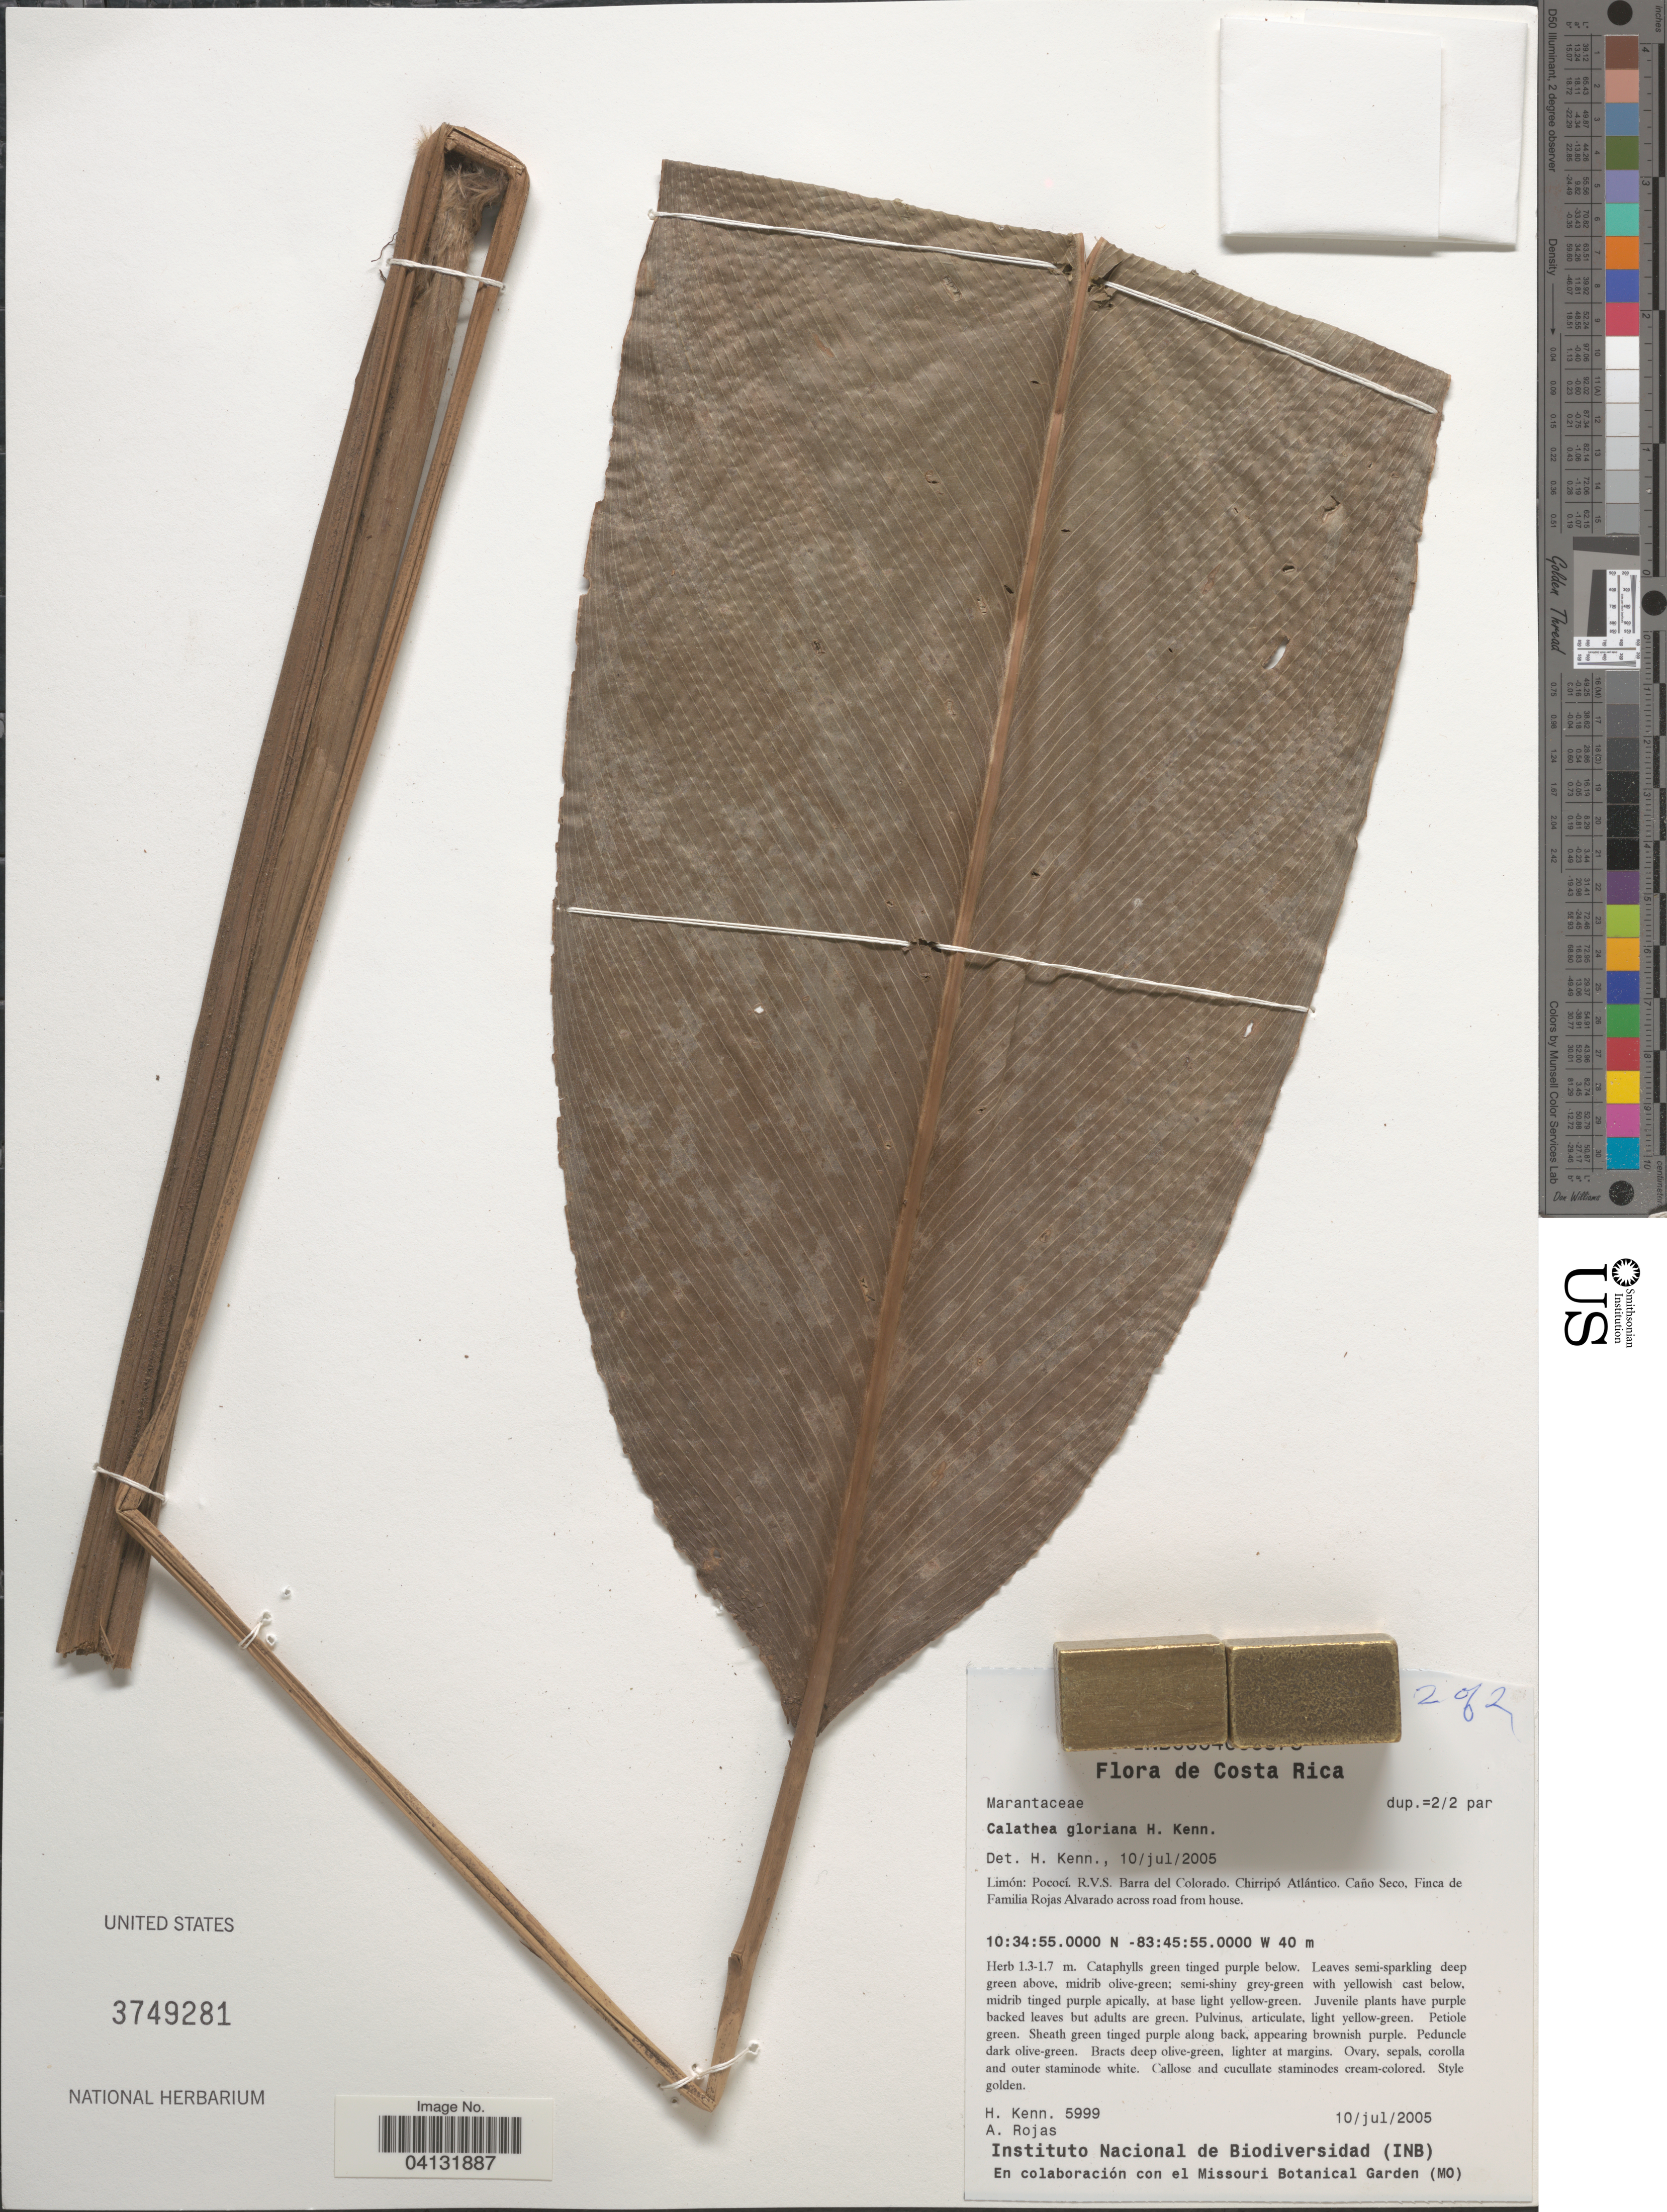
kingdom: Plantae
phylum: Tracheophyta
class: Liliopsida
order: Zingiberales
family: Marantaceae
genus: Calathea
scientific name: Calathea gloriana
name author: H. Kenn.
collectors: H. Kenn. & A. Rojas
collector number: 5999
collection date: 2005-07-10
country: Costa Rica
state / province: Limón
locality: Pococí. R.V.S. Barra del Colorado. Chirripó Atlántico. Caño Seco, Finca de Familia Rojas Alvarado across road from house.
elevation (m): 40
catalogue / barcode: US 3749281